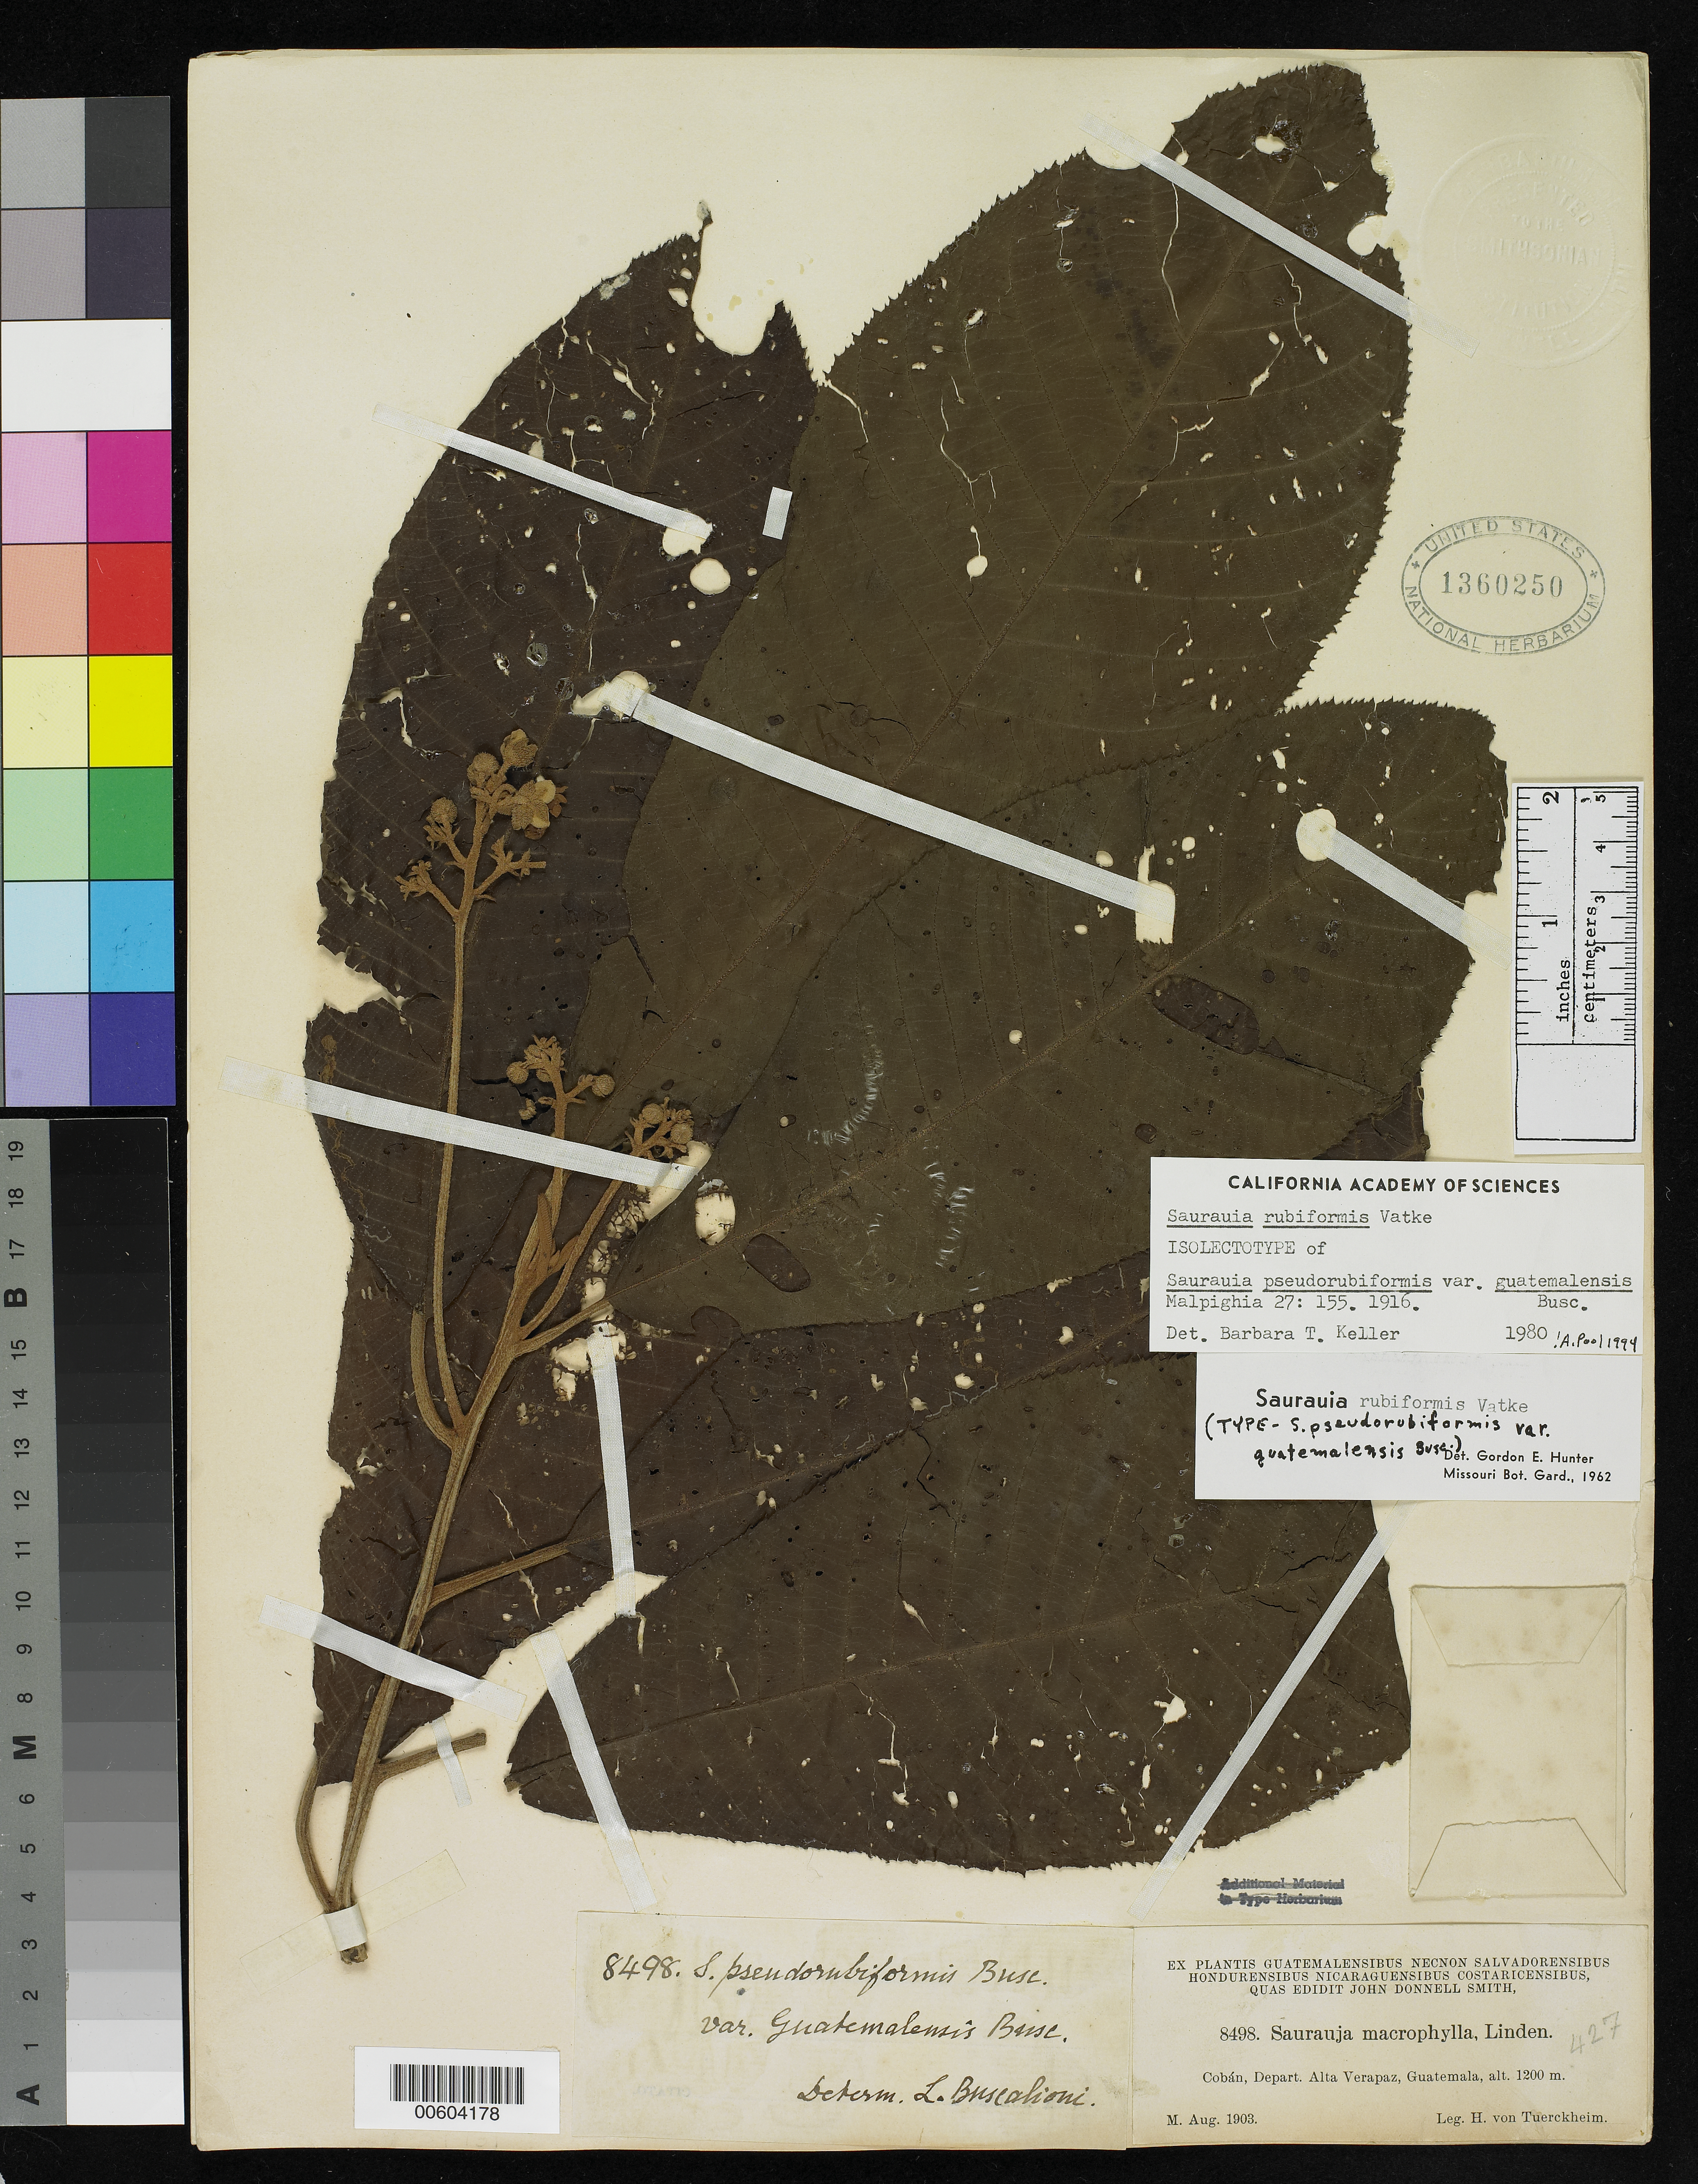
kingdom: Plantae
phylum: Tracheophyta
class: Magnoliopsida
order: Ericales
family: Actinidiaceae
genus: Saurauia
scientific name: Saurauia pseudorubiformis var. guatemalensis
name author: Buscal.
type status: Isolectotype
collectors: H. von Türckheim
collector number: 8498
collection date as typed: Aug 1903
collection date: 1903-08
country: Guatemala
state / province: Alta Verapaz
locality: Cobán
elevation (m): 1200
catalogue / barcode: US 1360250